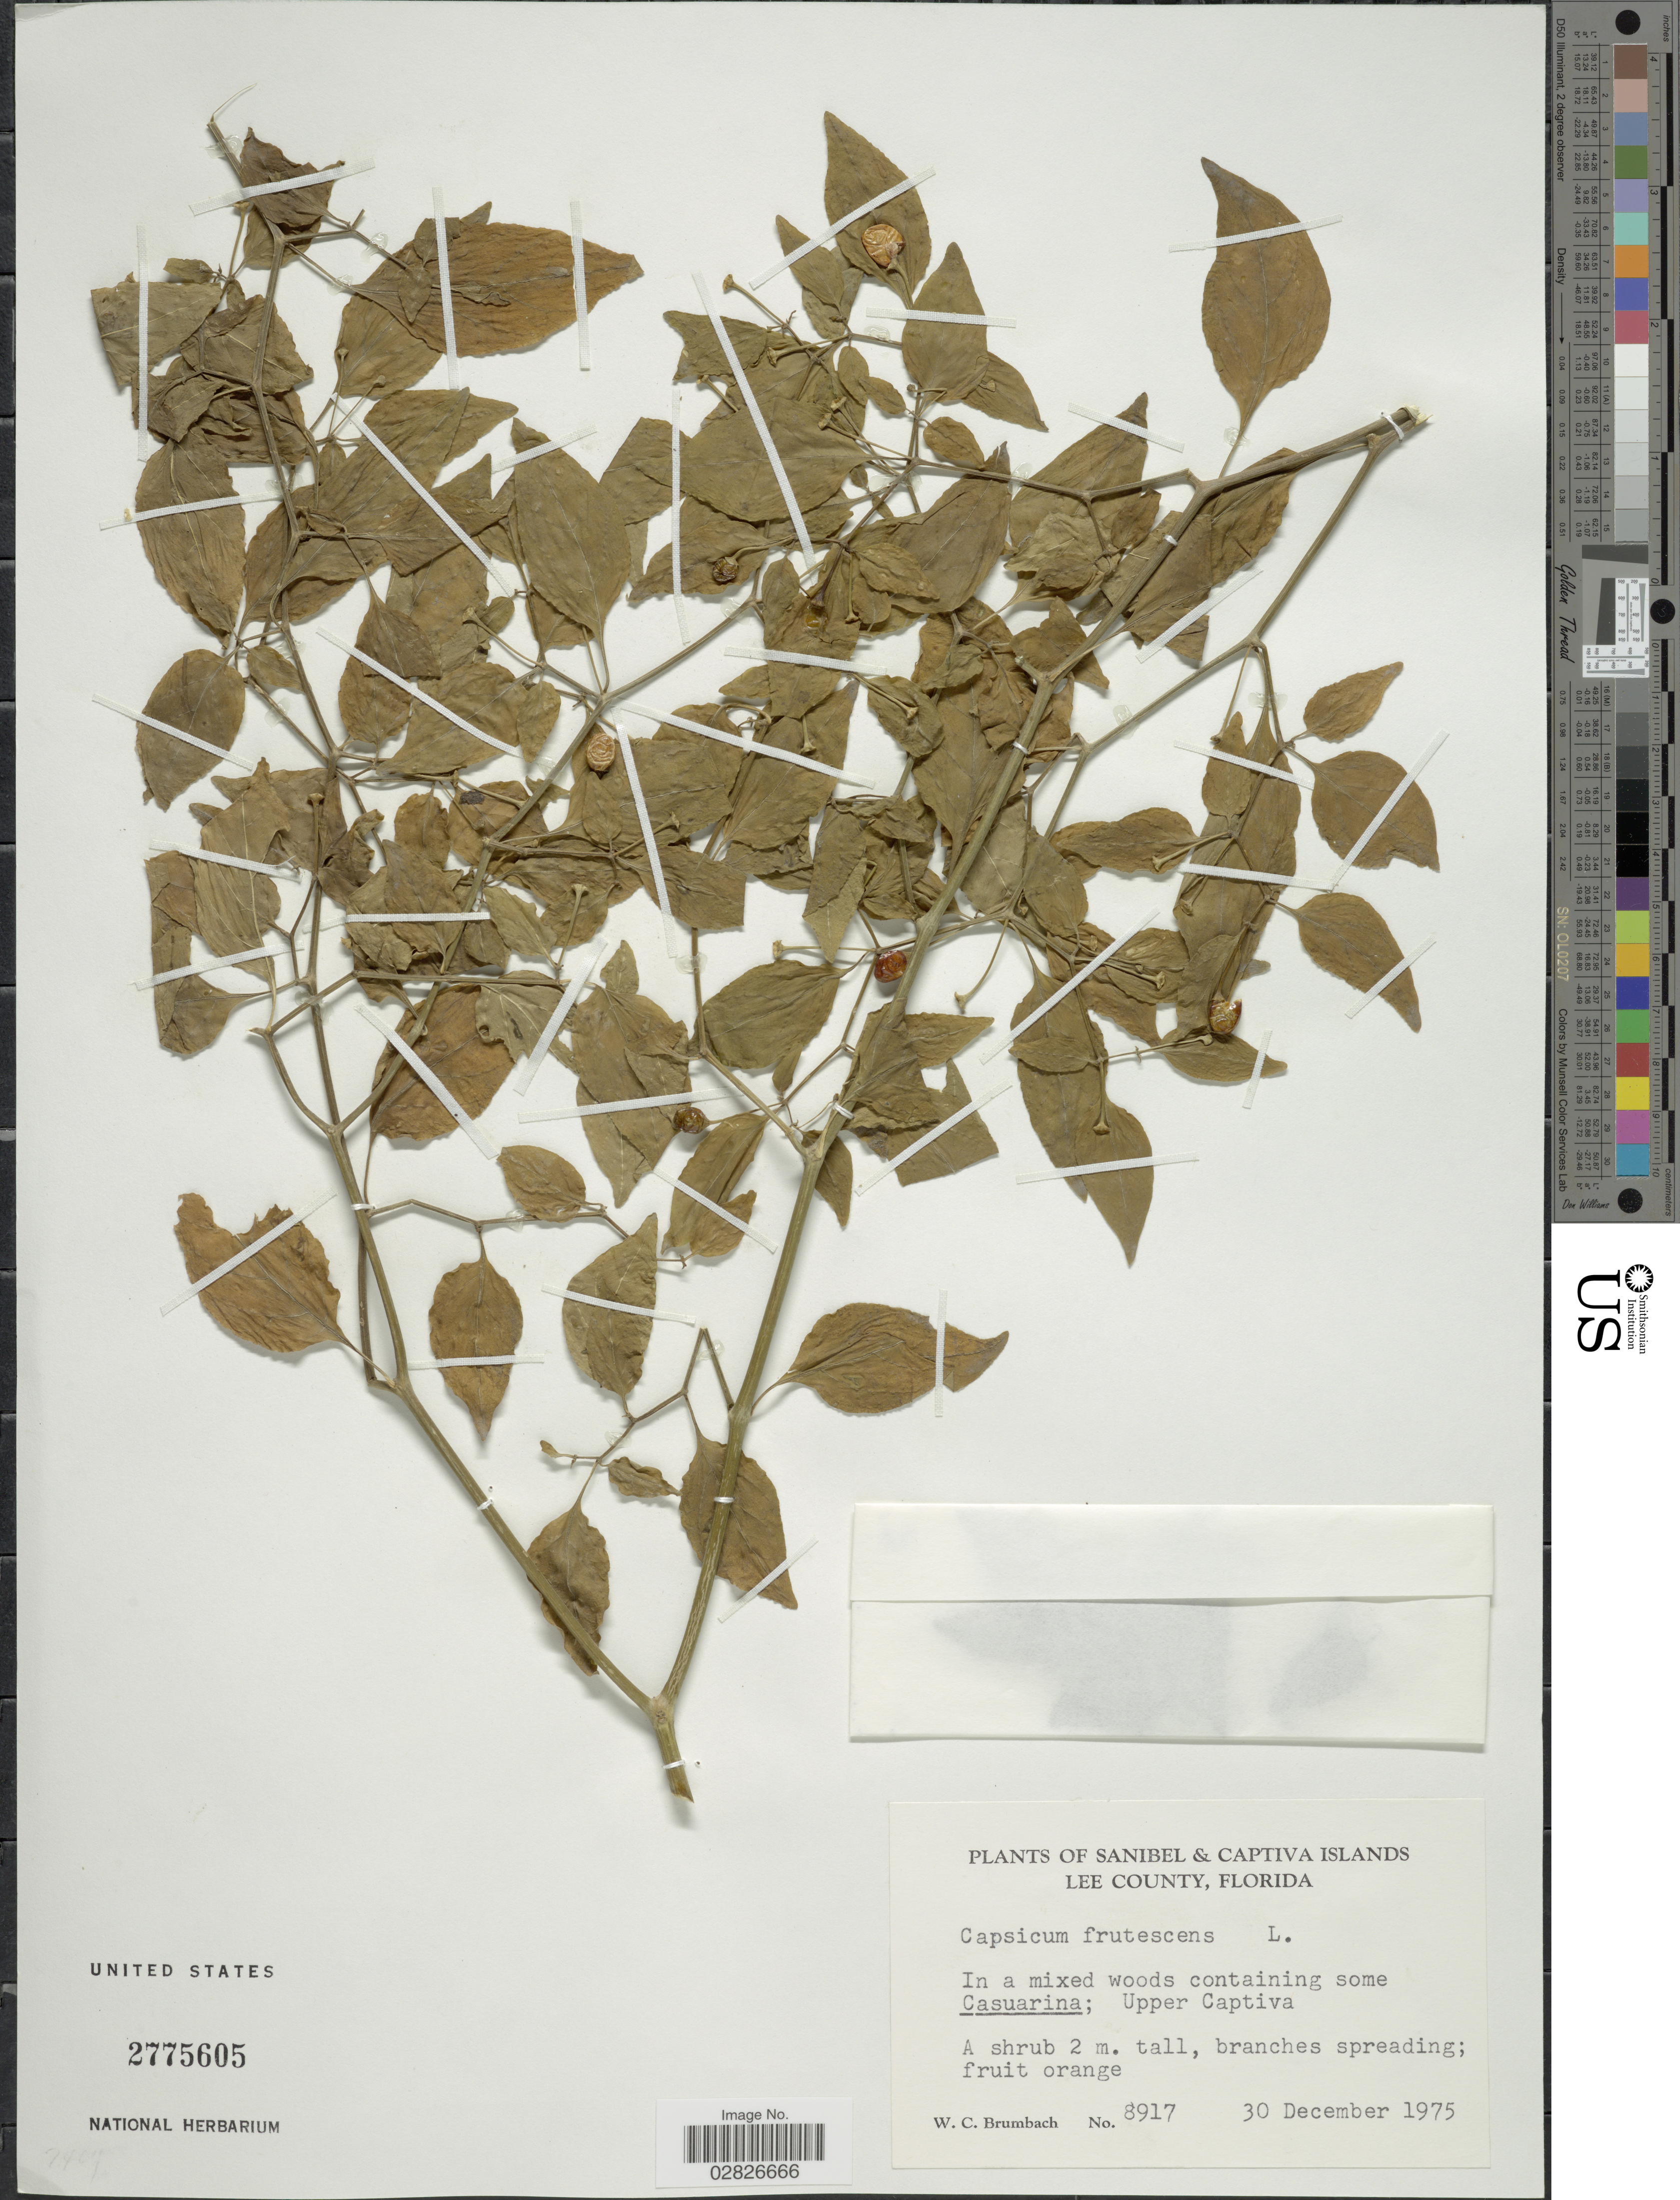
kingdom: Plantae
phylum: Tracheophyta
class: Magnoliopsida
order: Solanales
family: Solanaceae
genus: Capsicum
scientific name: Capsicum frutescens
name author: L.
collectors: W. C. Brumbach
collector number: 8917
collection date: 1975-12-30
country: United States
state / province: Florida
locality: Captiva Island, Upper Captiva.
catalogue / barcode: US 2775605